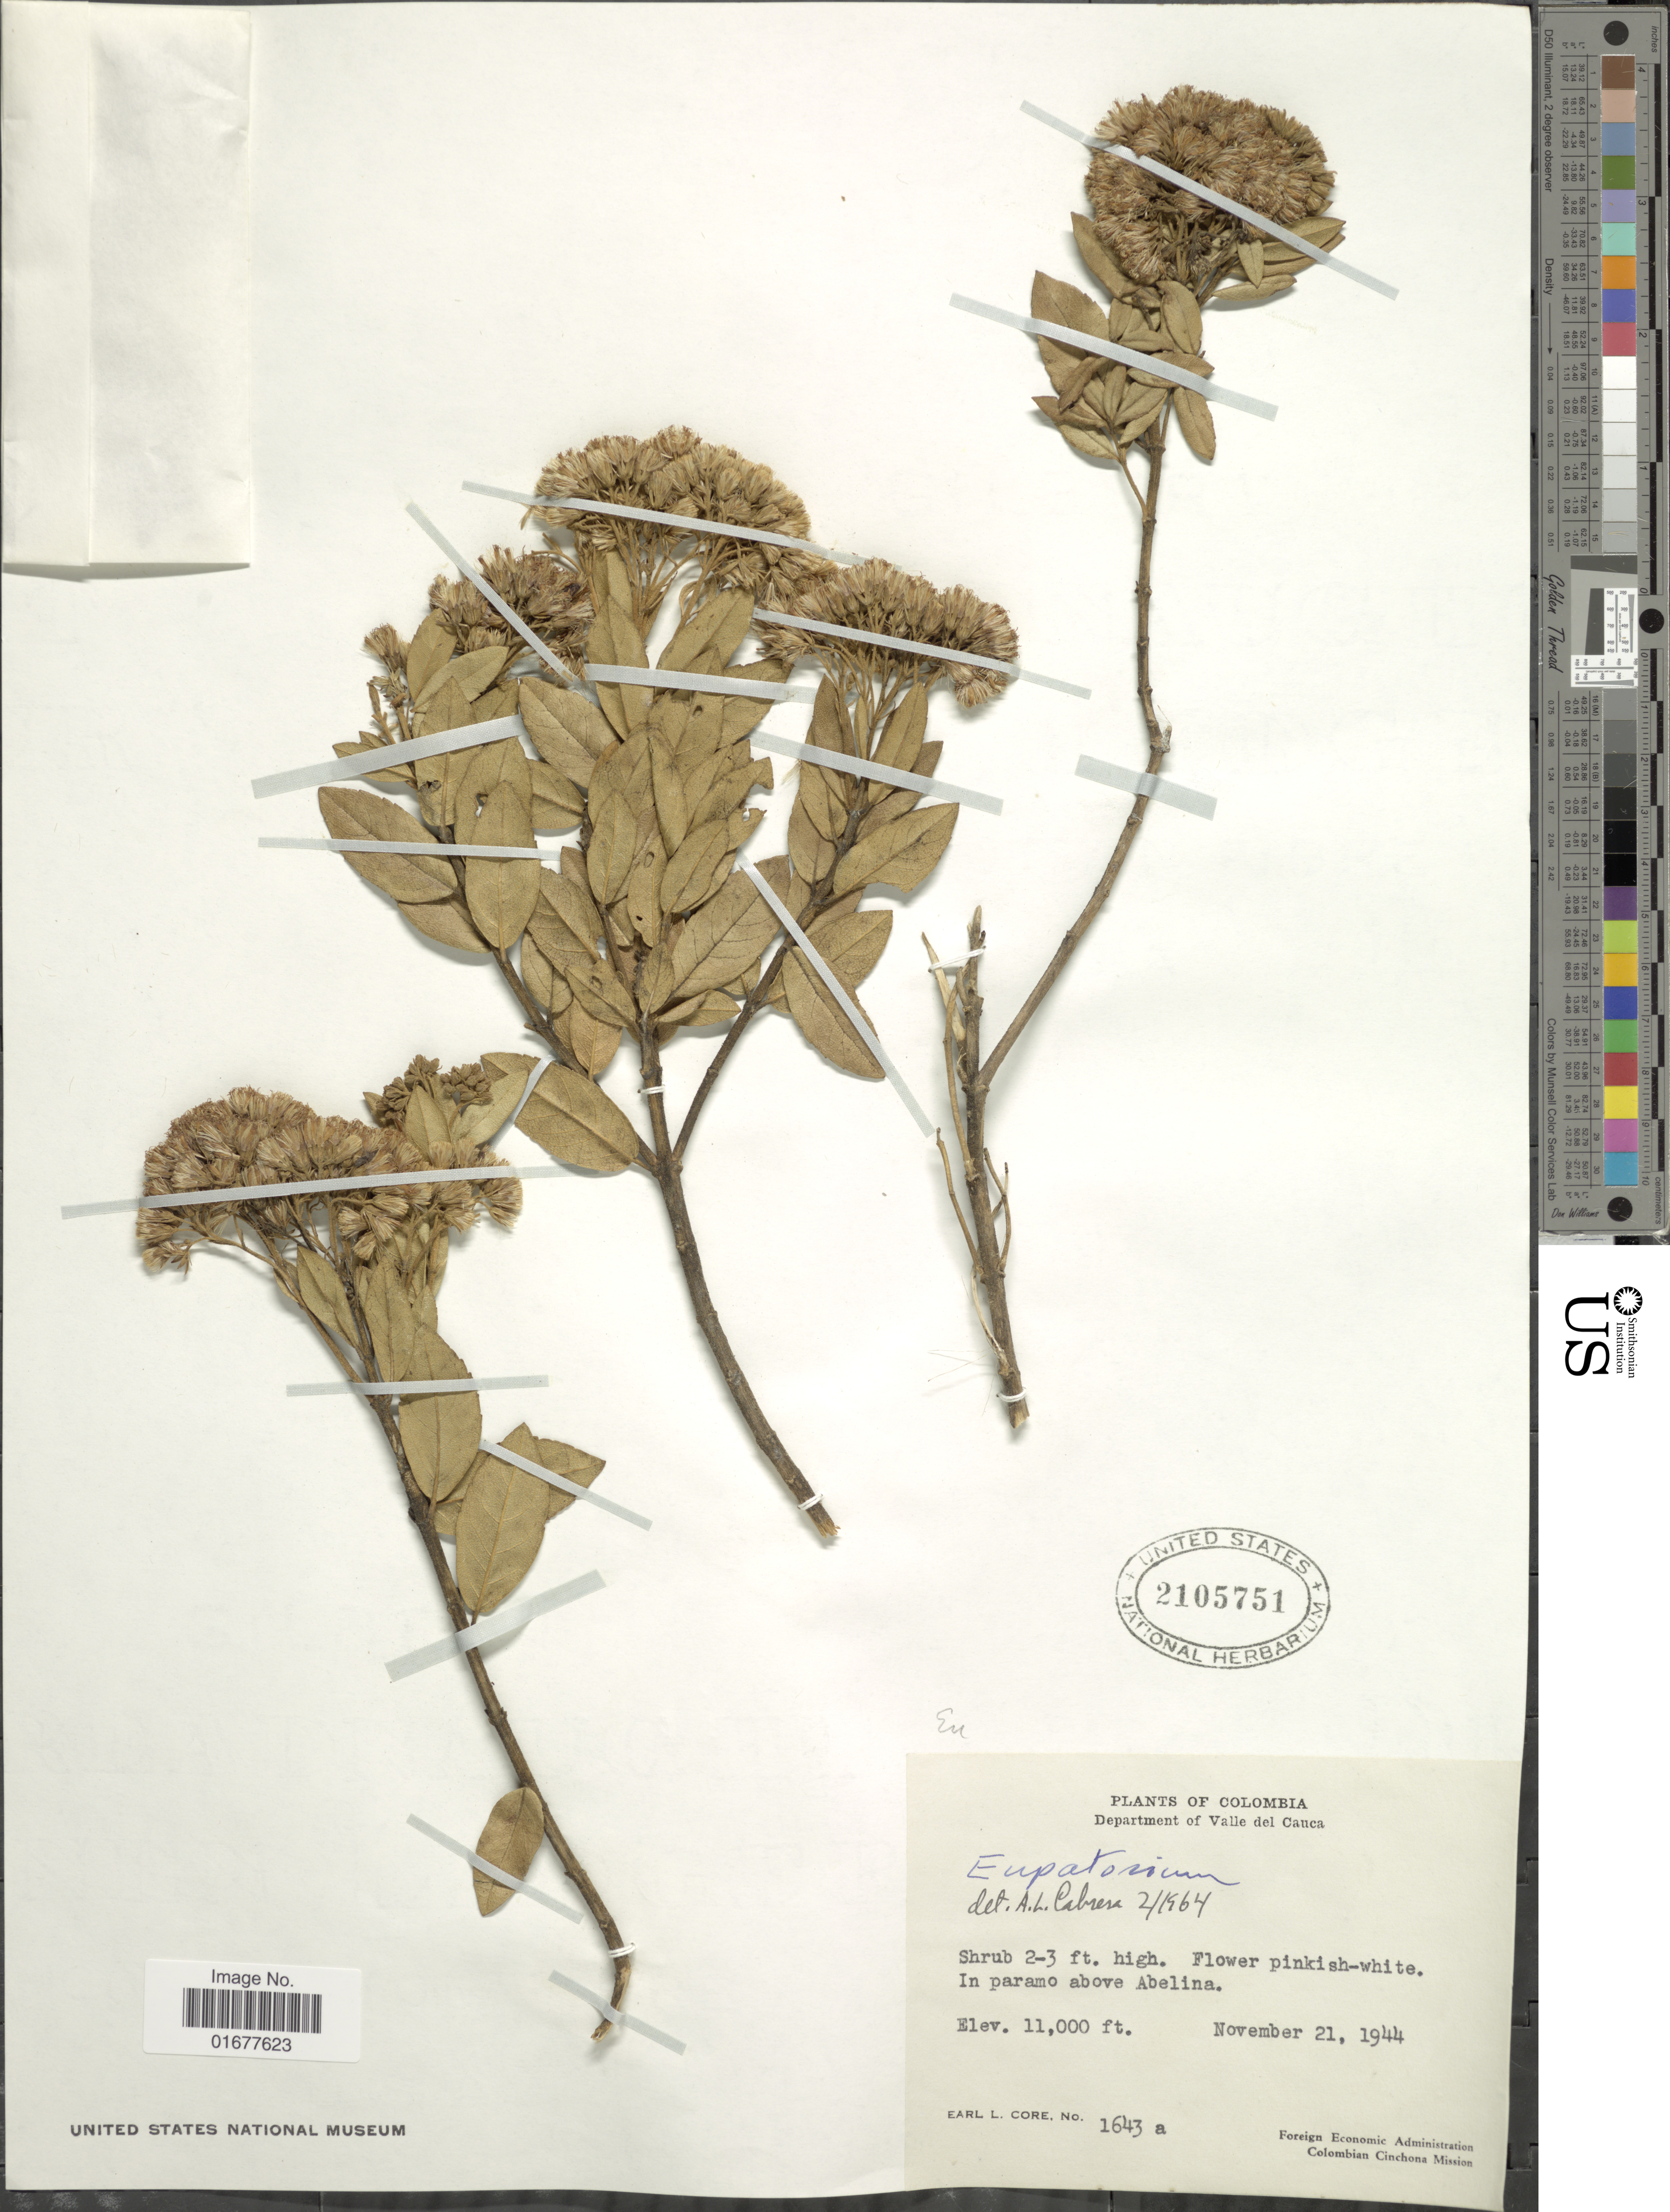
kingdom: Plantae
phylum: Tracheophyta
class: Magnoliopsida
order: Asterales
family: Asteraceae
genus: Ageratina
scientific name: Ageratina theaefolia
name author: (Benth.) R.M. King & H. Rob.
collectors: E. L. Core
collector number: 1643a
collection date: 1944-11-21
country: Colombia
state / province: Valle del Cauca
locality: In paramo above Abelina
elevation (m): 3353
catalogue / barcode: US 2105751